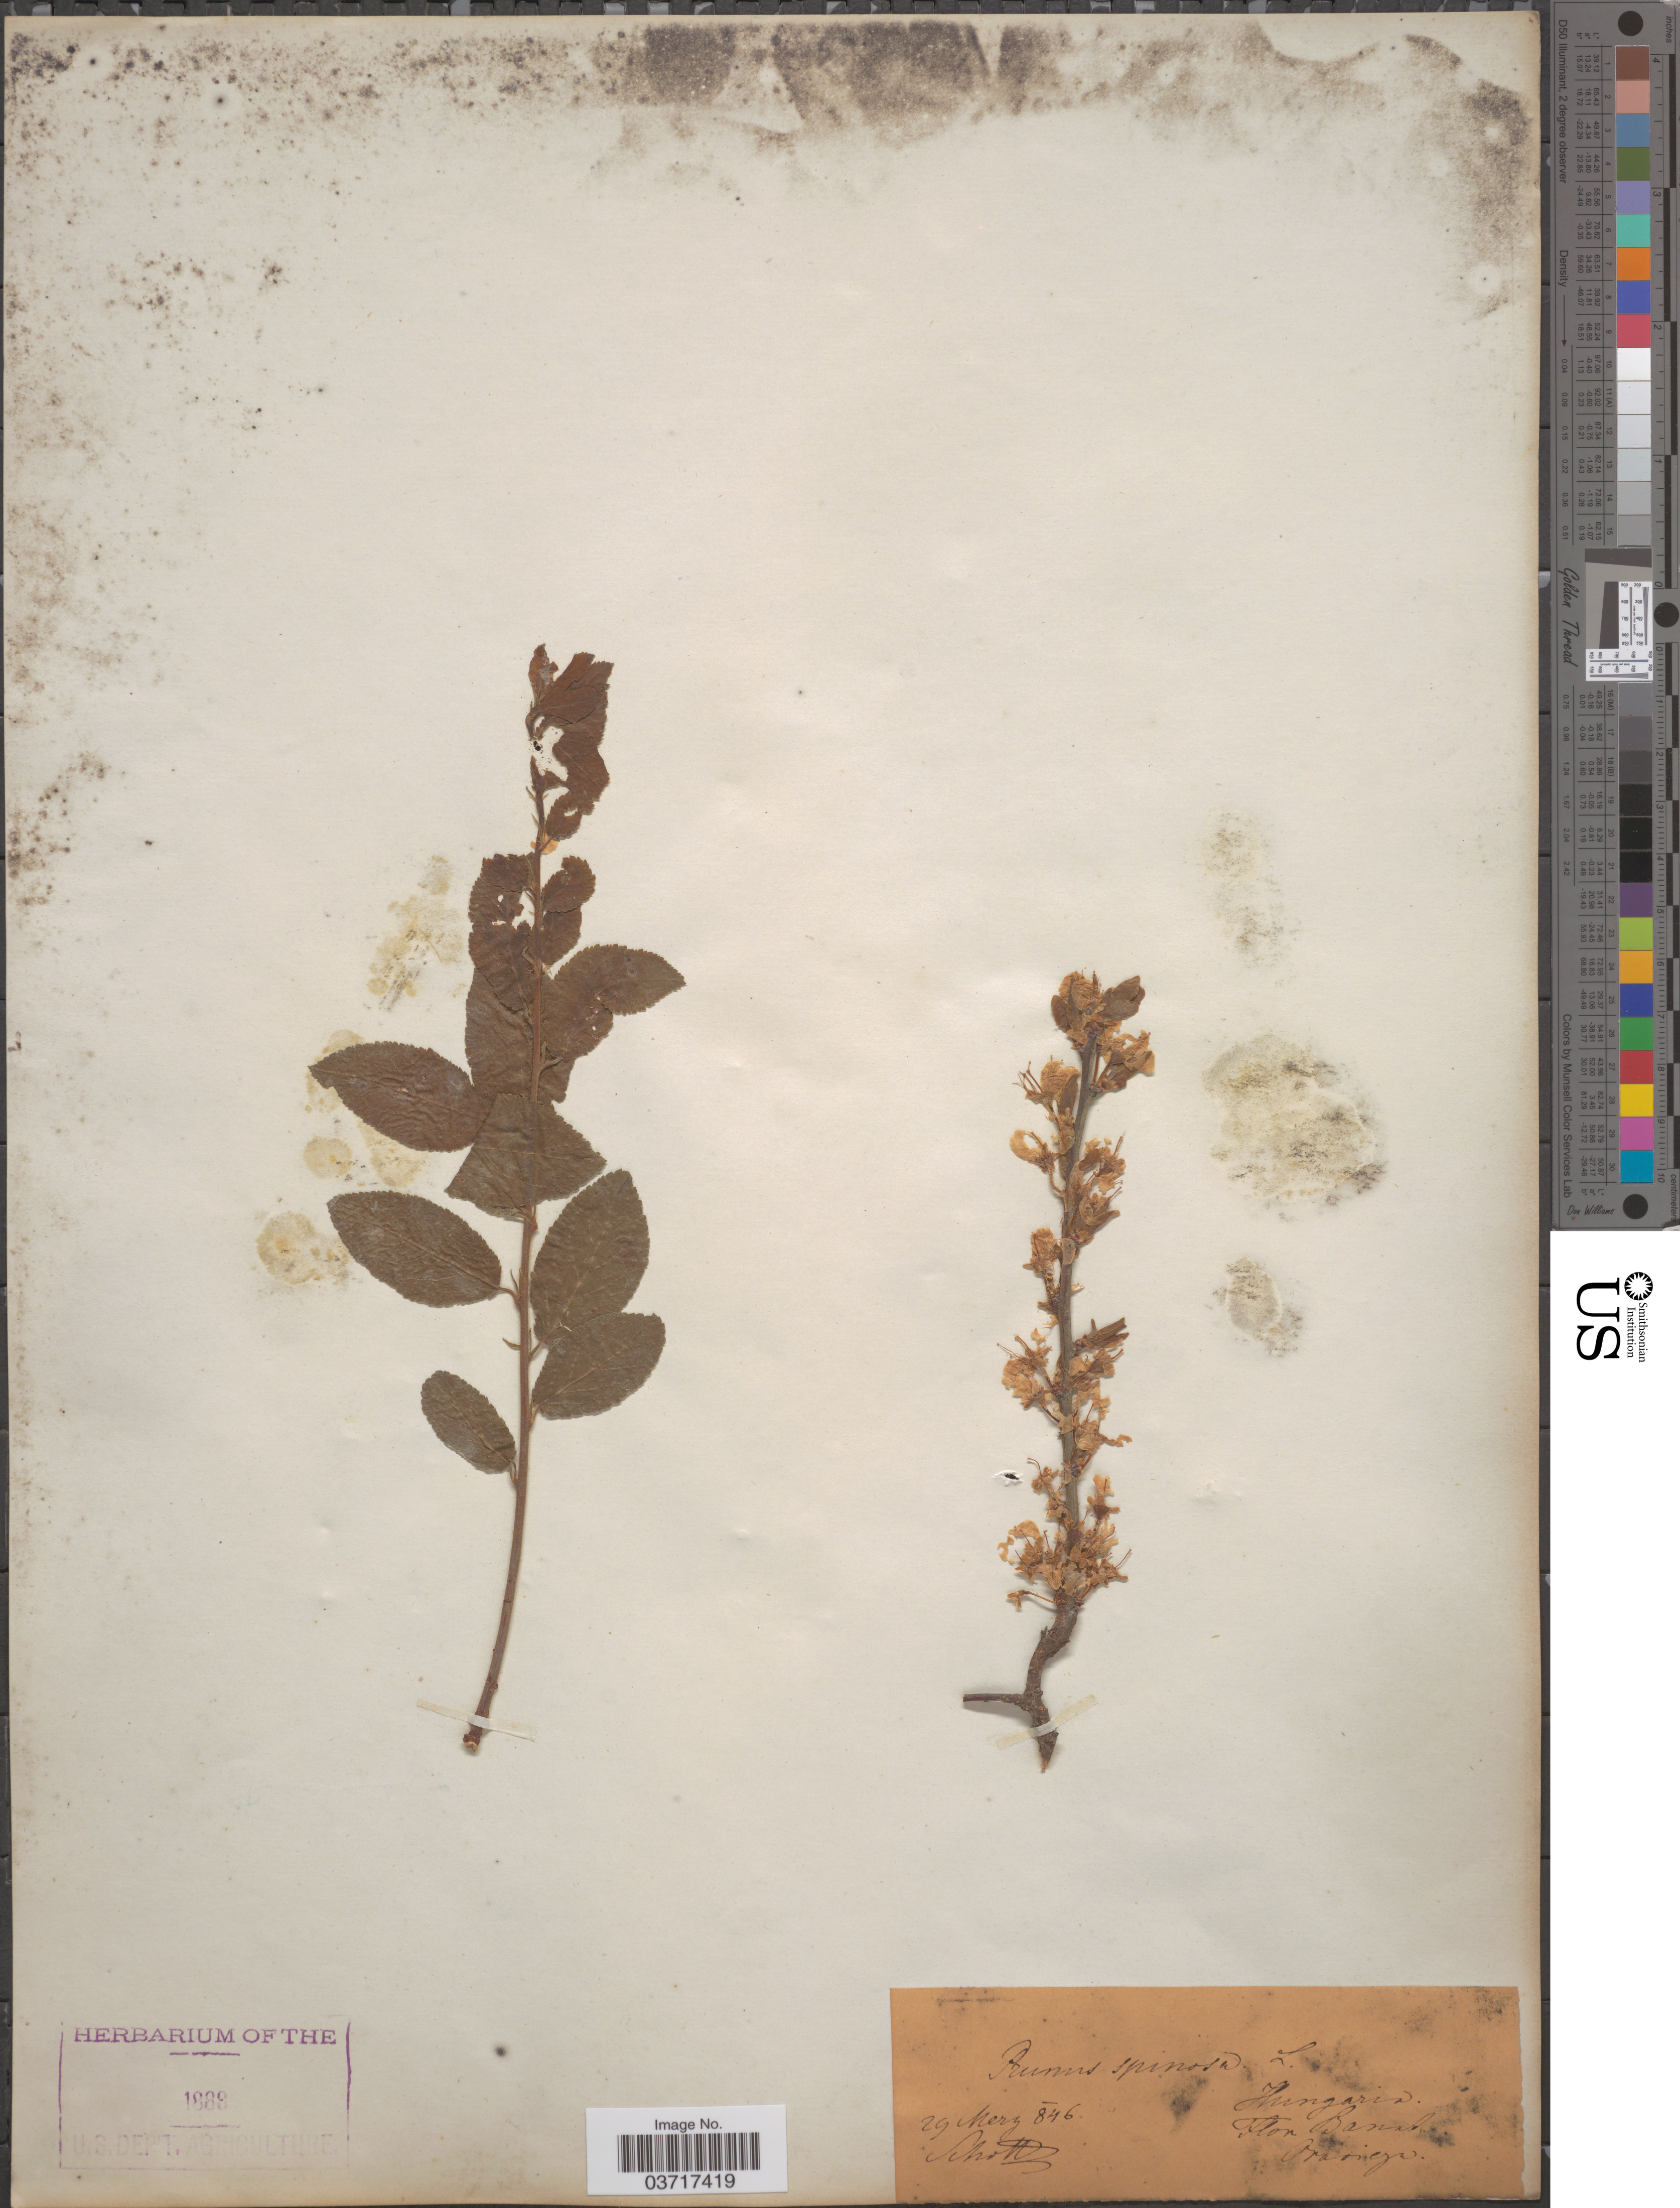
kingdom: Plantae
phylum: Tracheophyta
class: Magnoliopsida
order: Rosales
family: Rosaceae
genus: Prunus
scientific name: Prunus spinosa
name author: L.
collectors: -. Schottz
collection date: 1846-03-29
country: Hungary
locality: Flor. Banat, Oravieza.